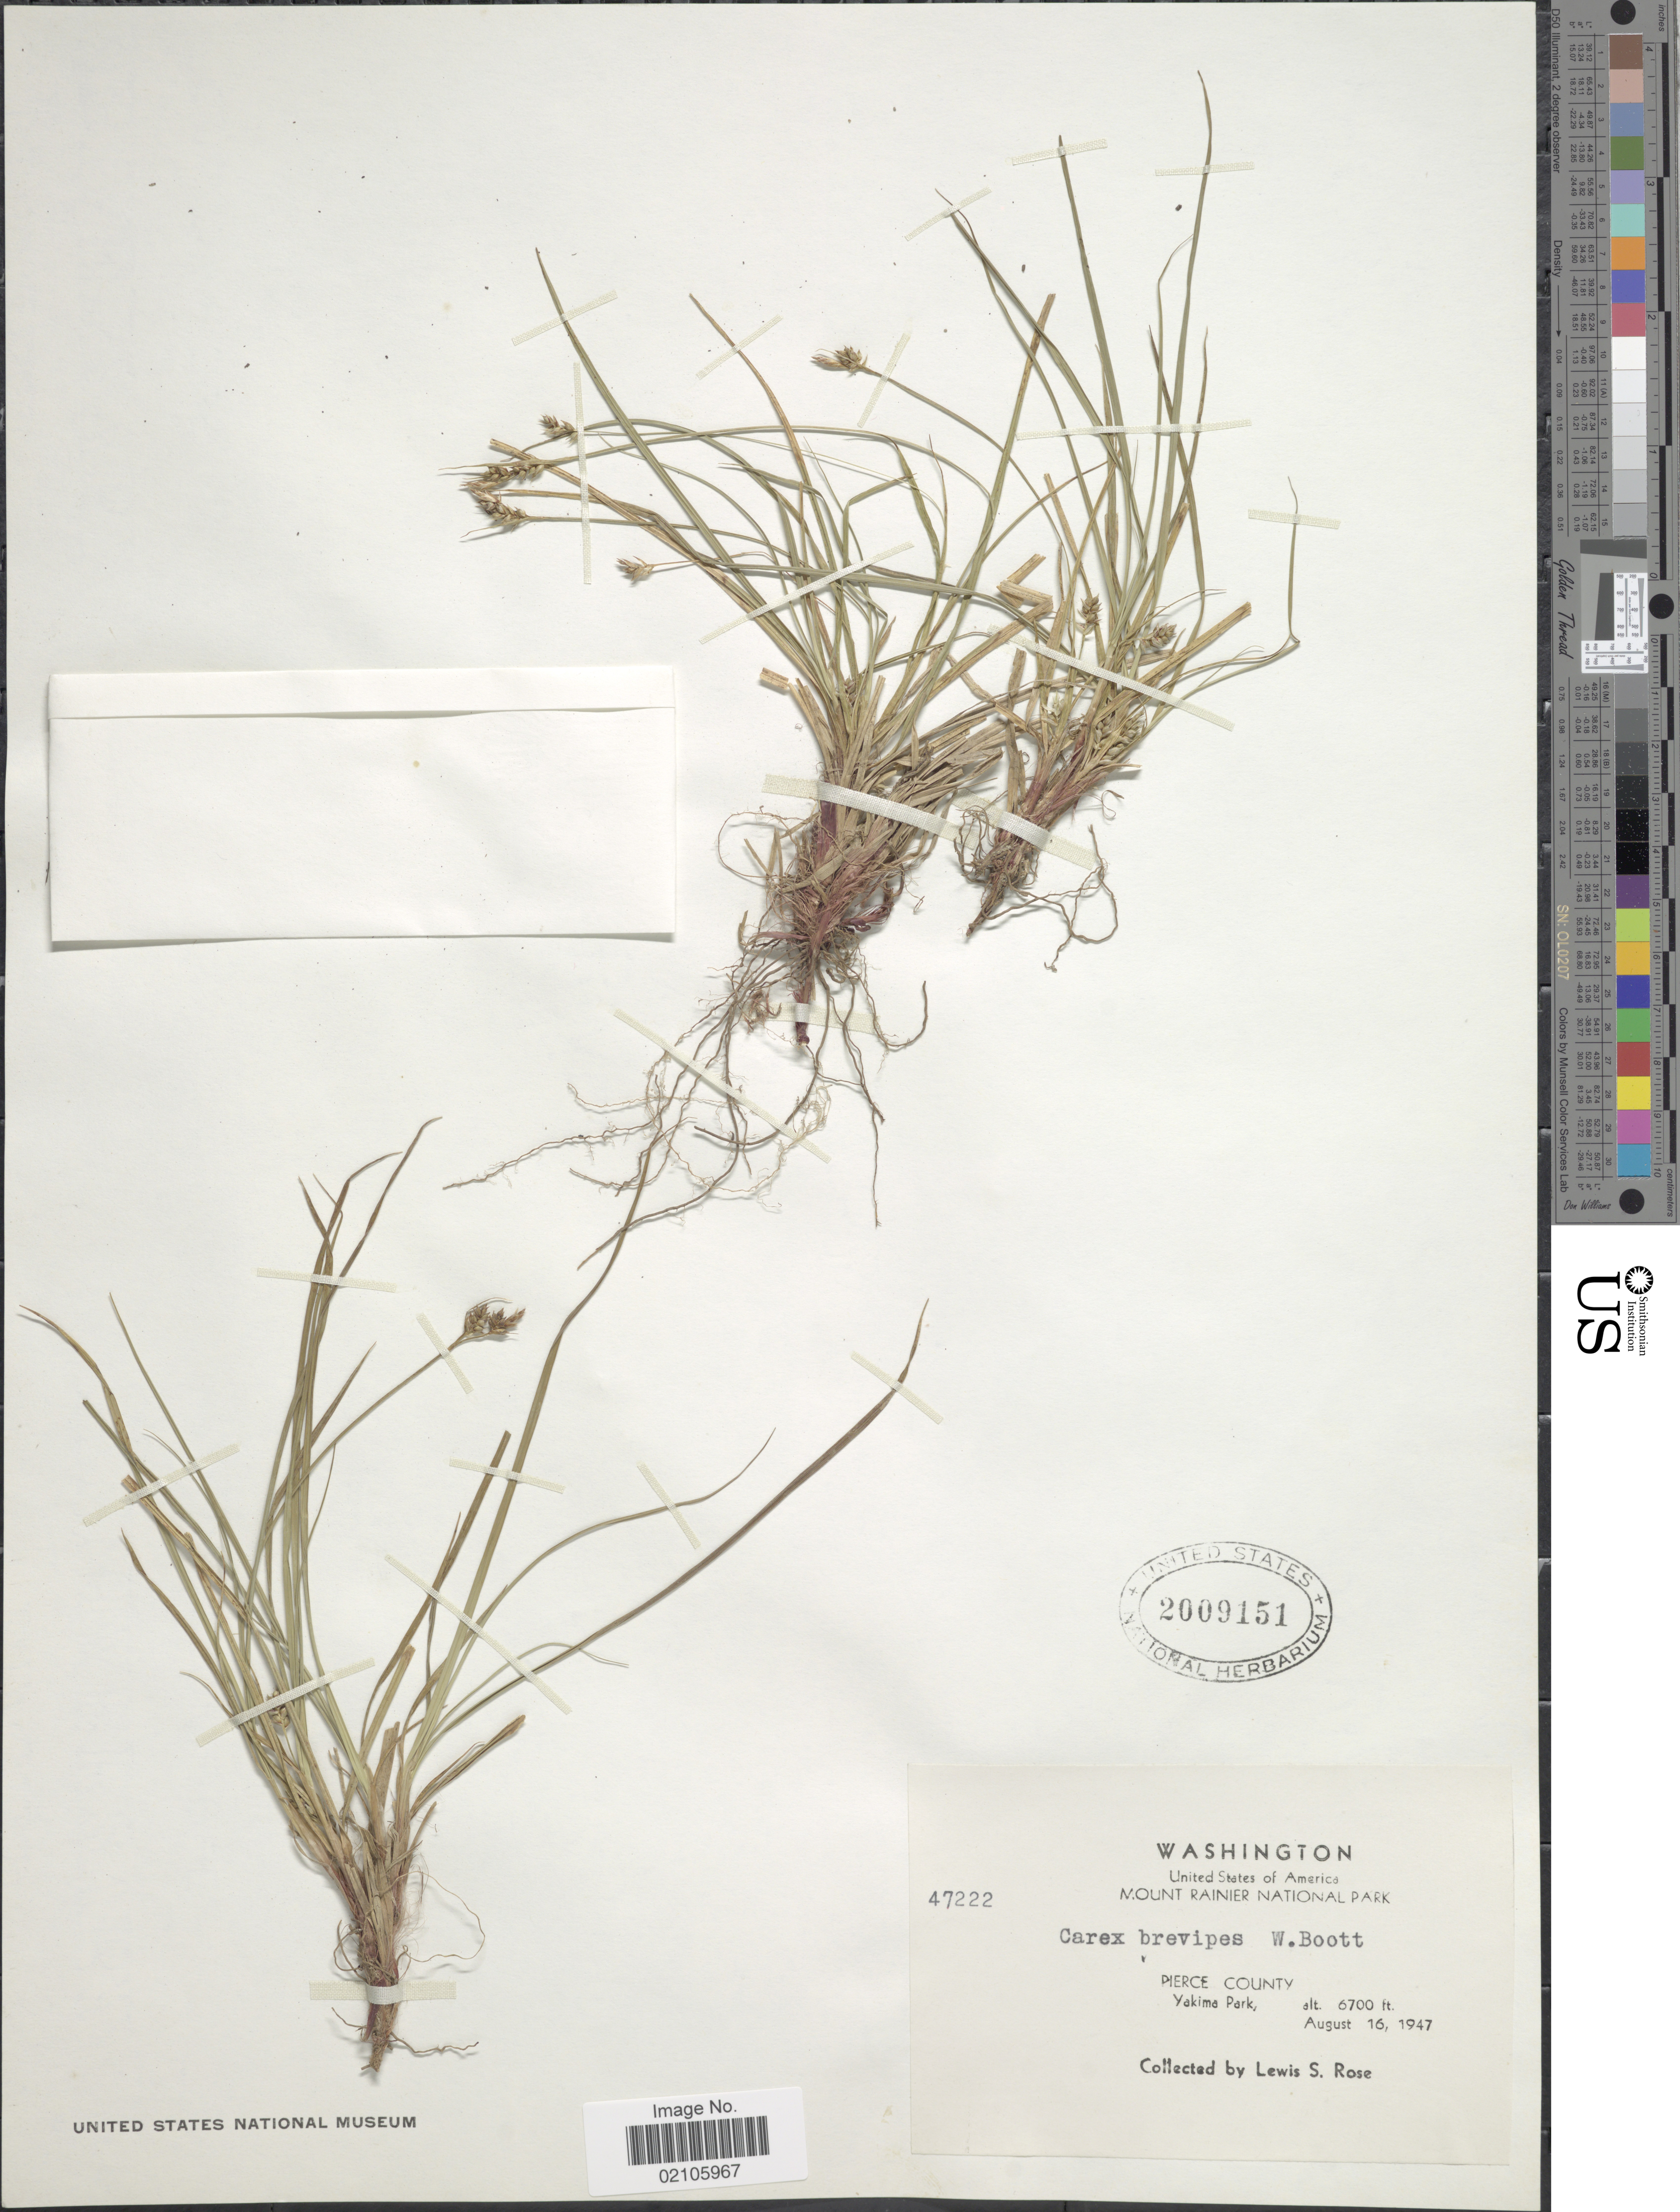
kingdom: Plantae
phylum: Tracheophyta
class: Liliopsida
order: Poales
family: Cyperaceae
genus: Carex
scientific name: Carex rossii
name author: Boott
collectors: L. S. Rose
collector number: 47222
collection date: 1947-08-16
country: United States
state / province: Washington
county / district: Pierce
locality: Mount Rainier National Park, Pierce County, Yakima Park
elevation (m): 2042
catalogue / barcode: US 2009151